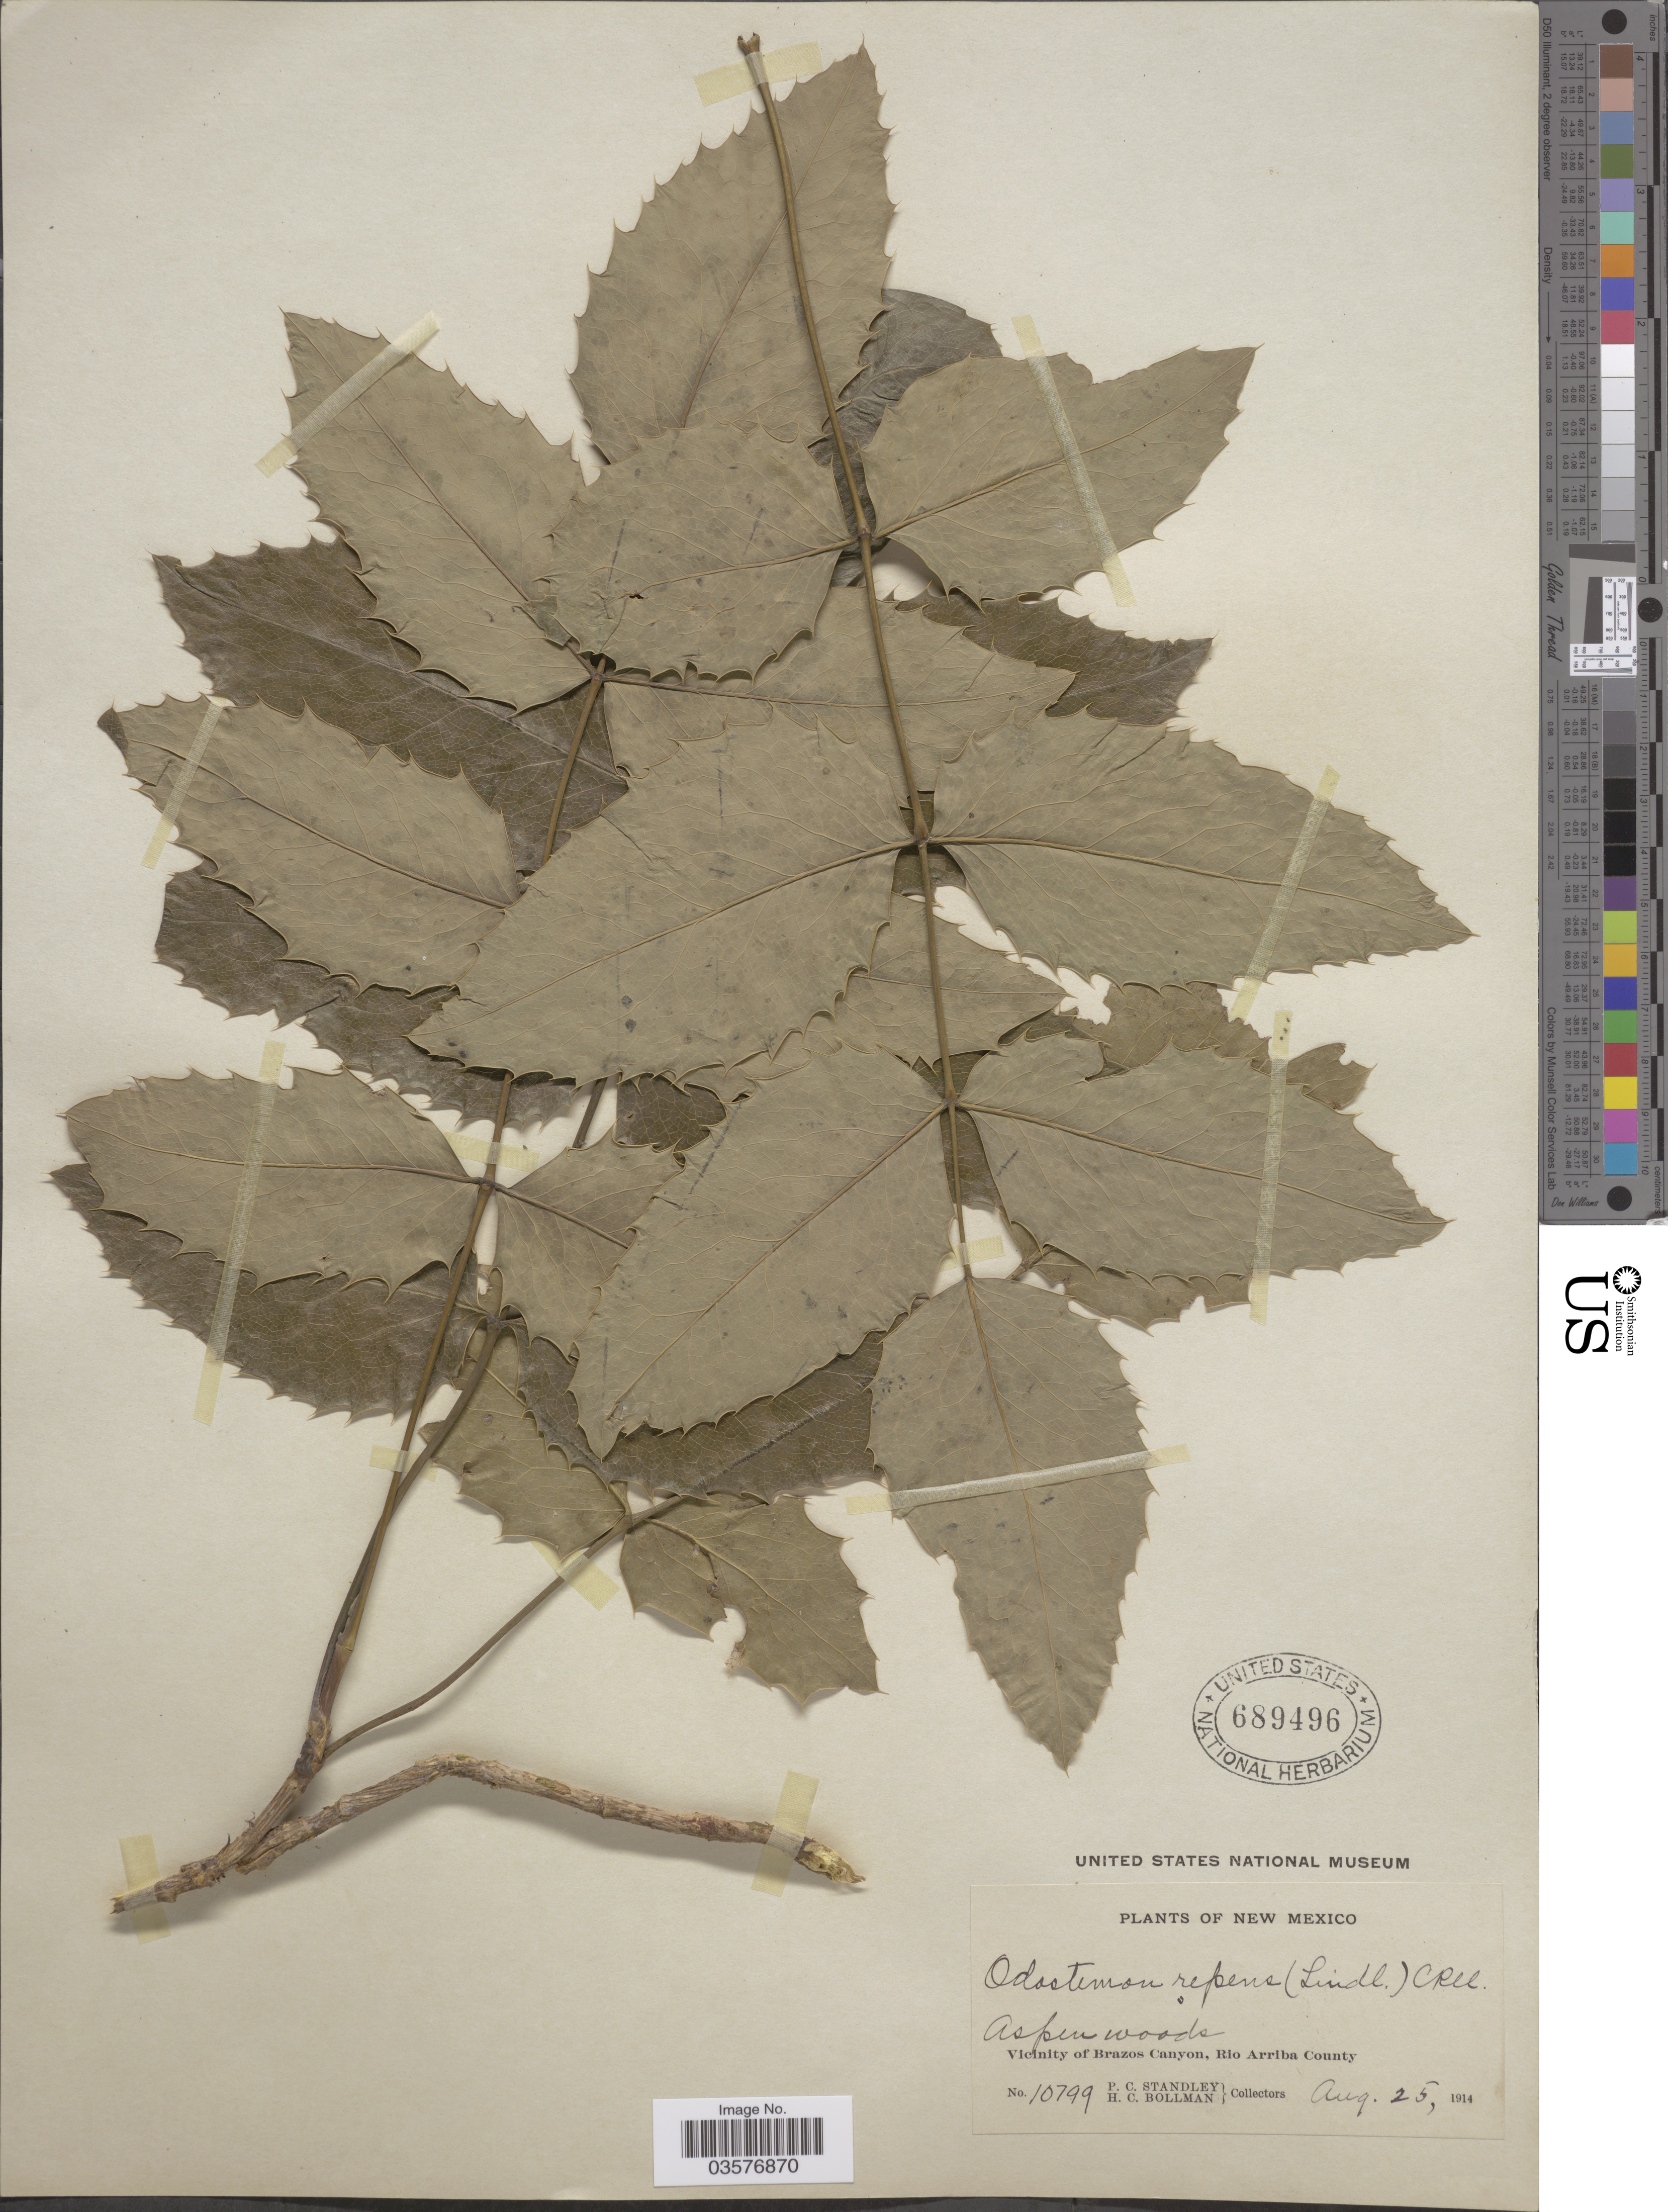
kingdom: Plantae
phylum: Tracheophyta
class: Magnoliopsida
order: Ranunculales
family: Berberidaceae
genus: Mahonia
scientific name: Mahonia repens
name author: (Lindl.) G. Don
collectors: P. C. Standley & H. C. Bollman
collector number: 10799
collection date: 1914-08-25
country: United States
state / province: New Mexico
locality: Aspen woods. Vicinity of Brazos Canyon, Rio Arriba County.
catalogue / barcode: US 689496